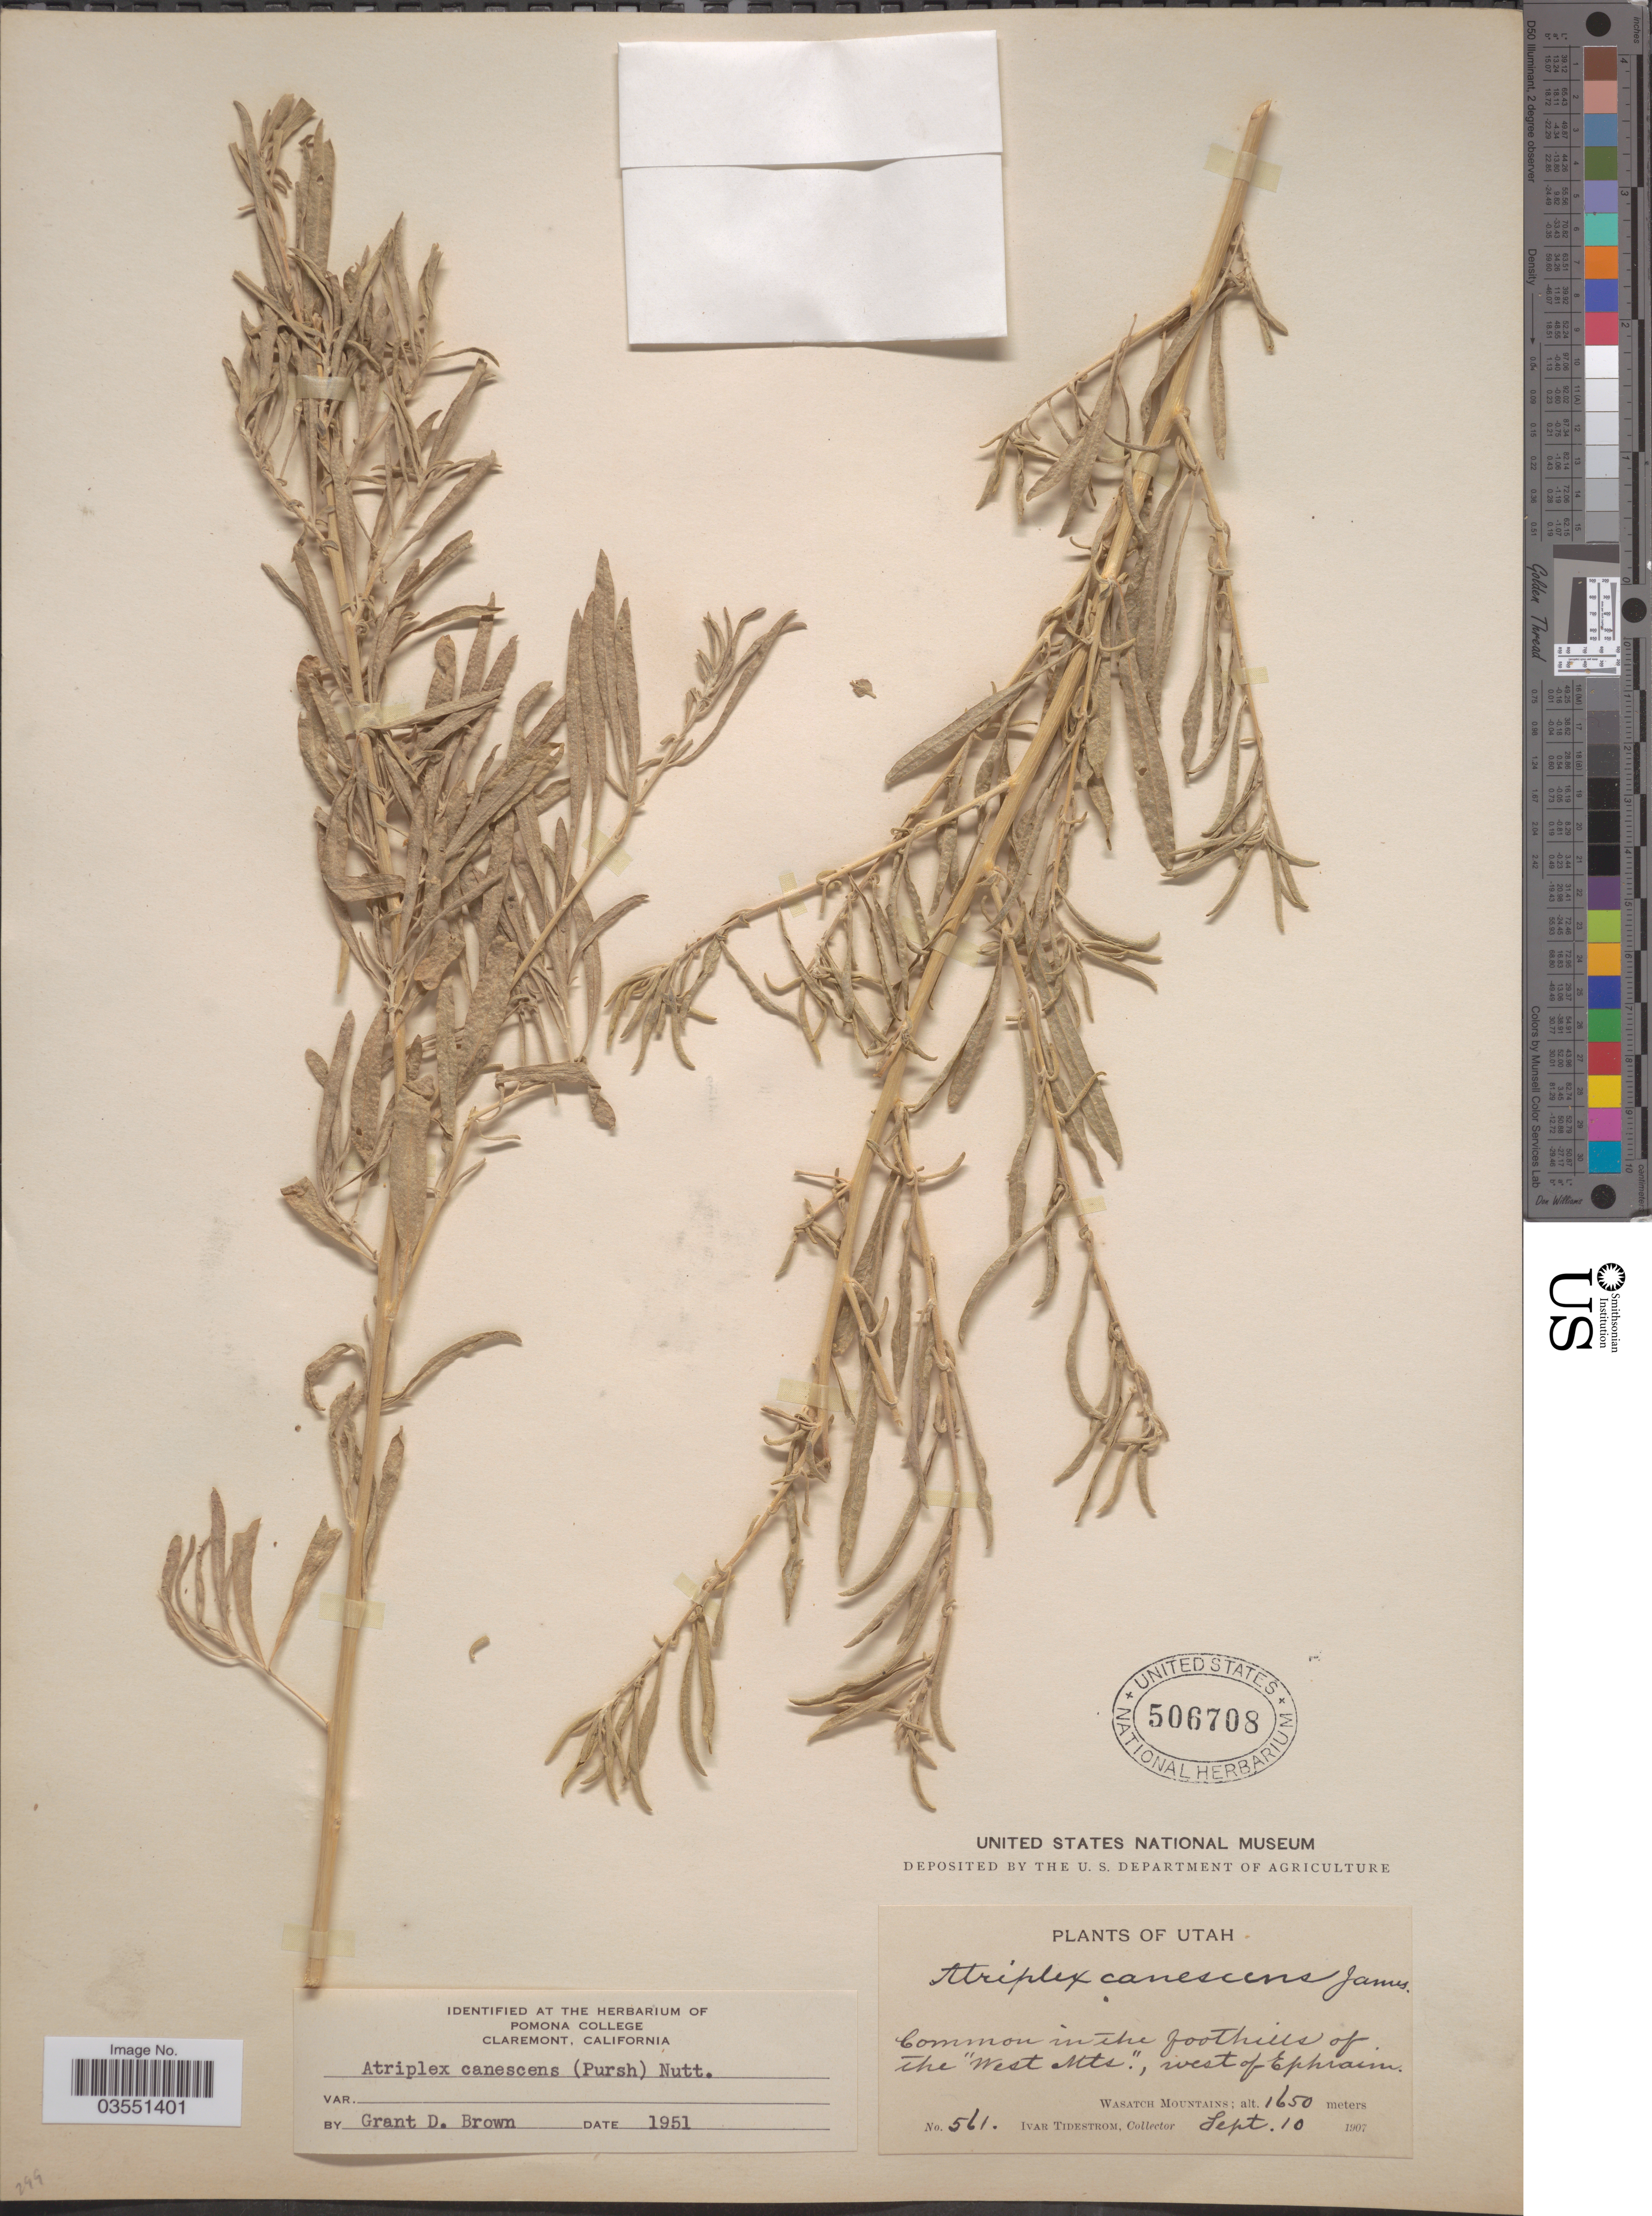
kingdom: Plantae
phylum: Tracheophyta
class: Magnoliopsida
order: Caryophyllales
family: Amaranthaceae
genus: Atriplex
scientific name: Atriplex canescens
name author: (Pursh) Nutt.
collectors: I. F. Tidestrom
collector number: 561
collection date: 1907-09-10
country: United States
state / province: Utah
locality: Common in the foothills of the 'West Mts'., west of Ephraim. Wasatch Mountains.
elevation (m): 1650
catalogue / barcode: US 506708